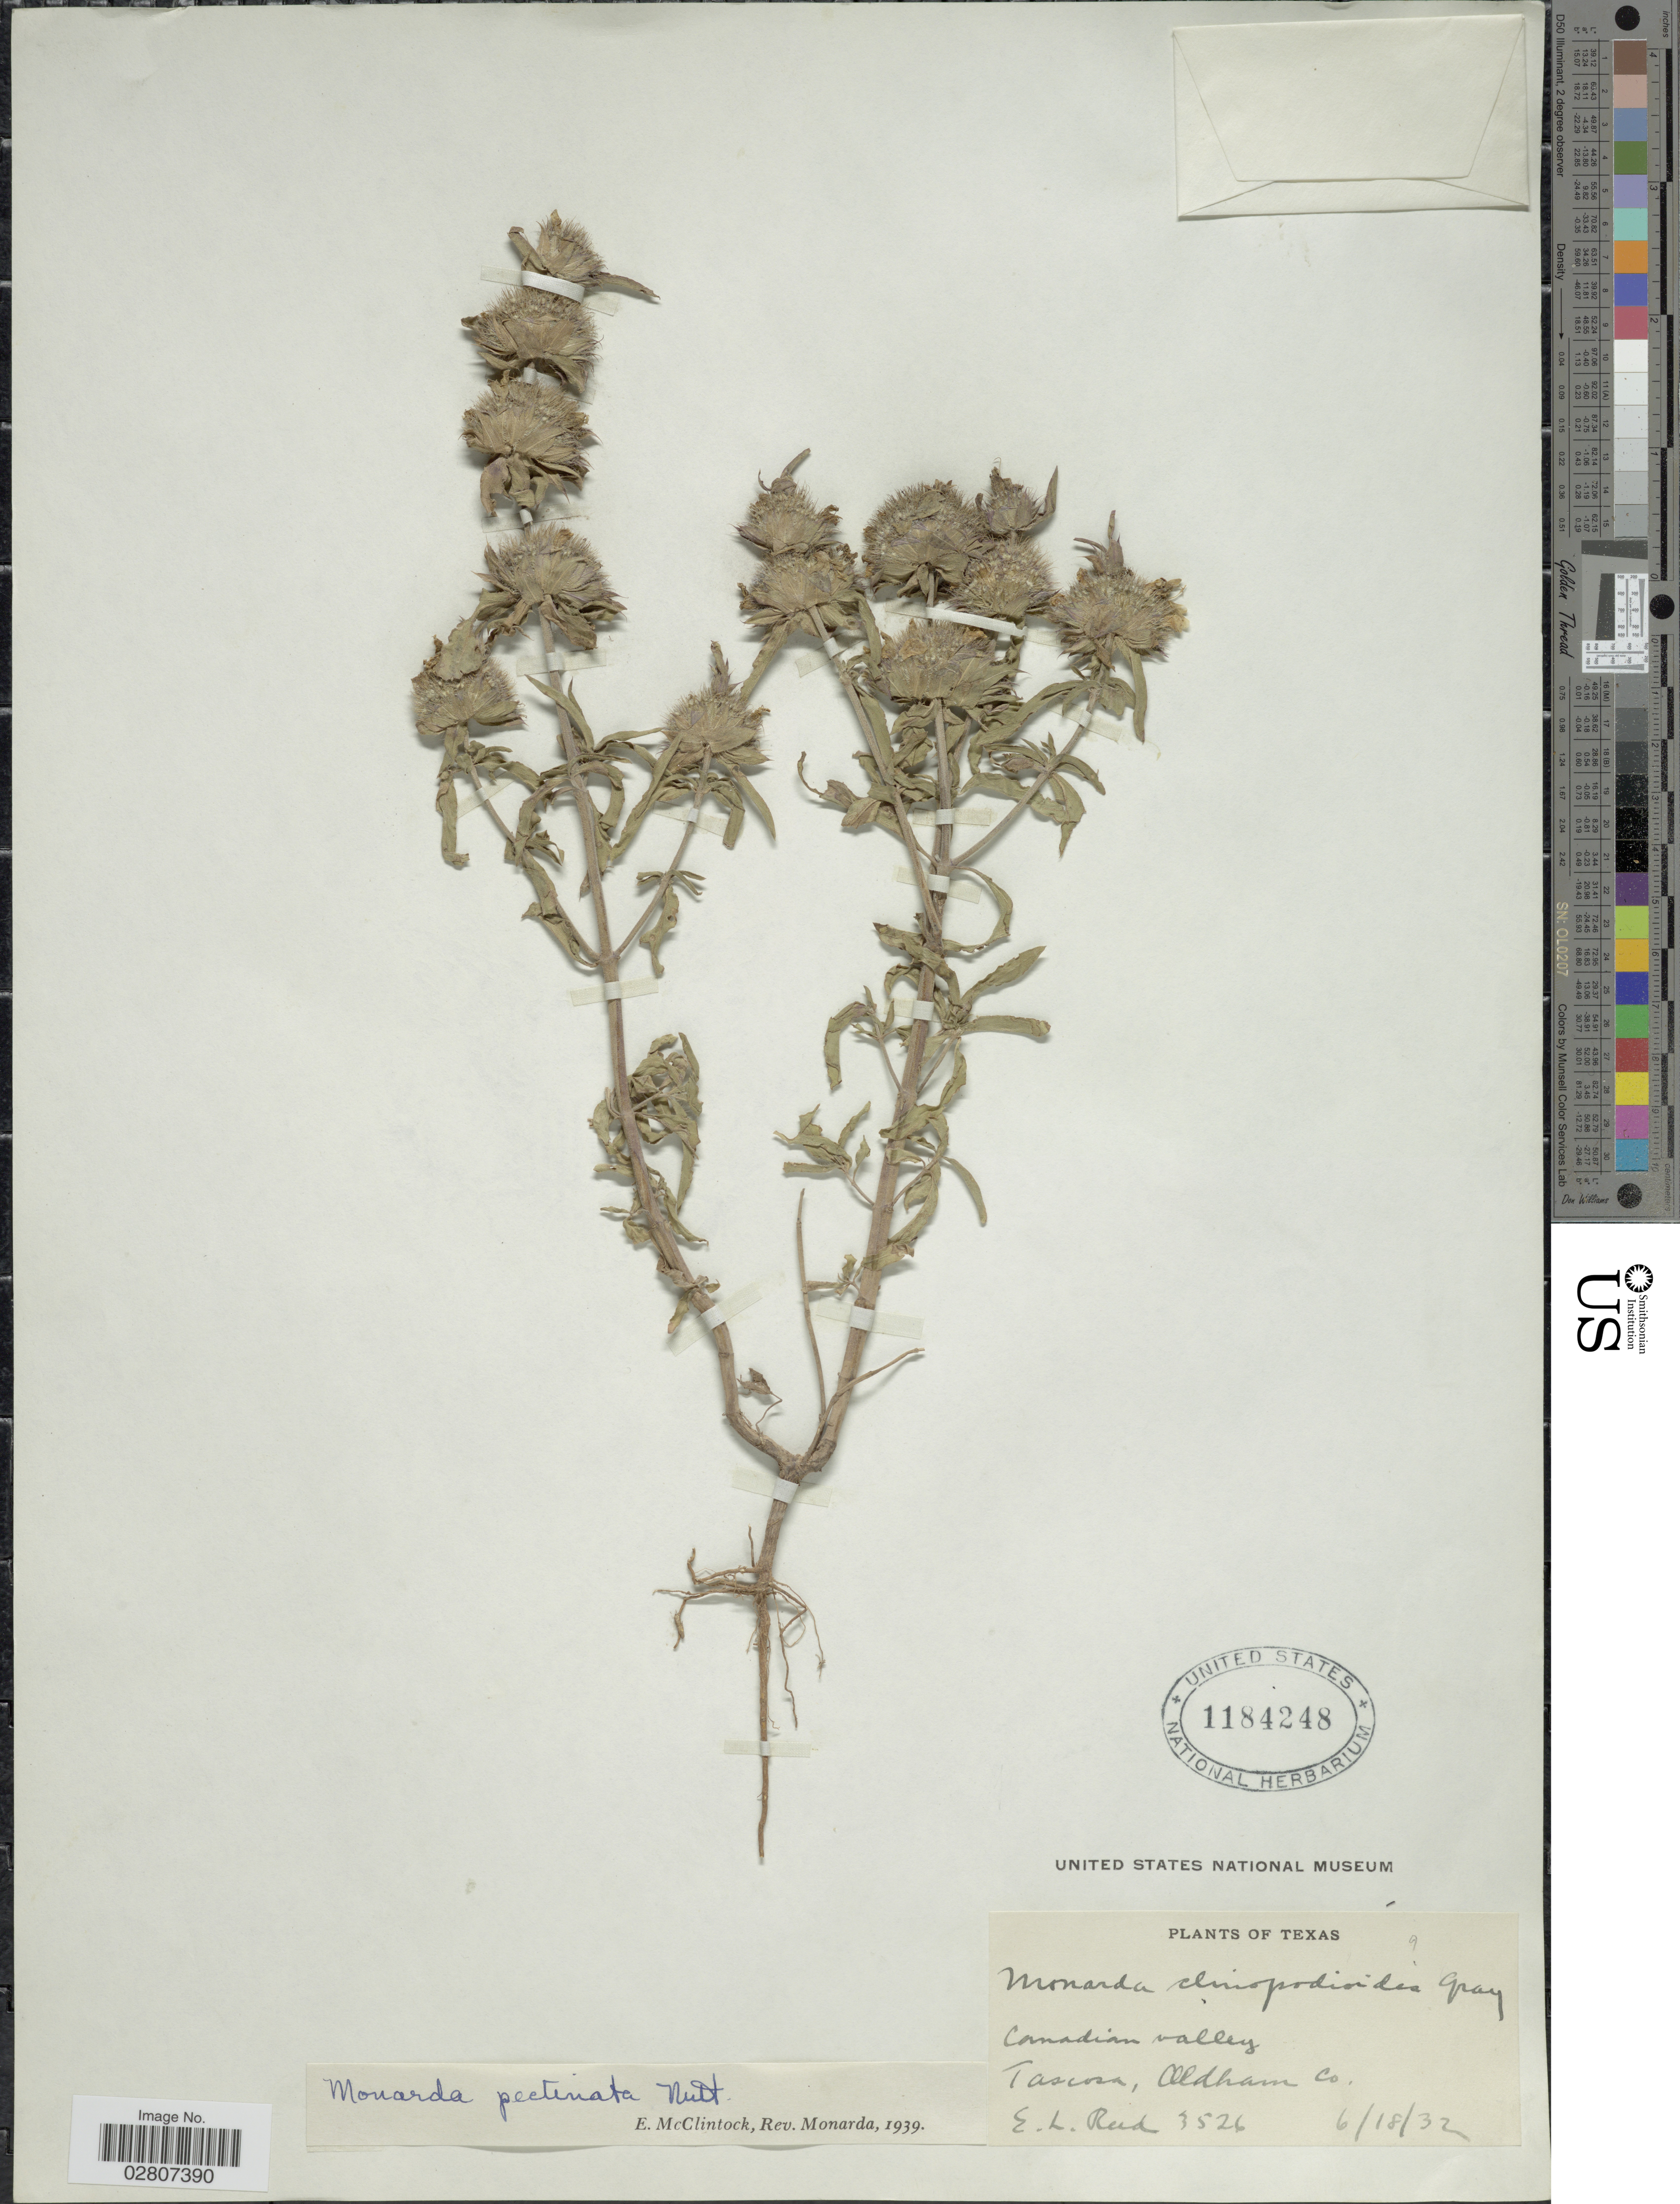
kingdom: Plantae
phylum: Tracheophyta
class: Magnoliopsida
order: Lamiales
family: Lamiaceae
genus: Monarda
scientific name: Monarda pectinata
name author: Nutt.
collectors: E. Reed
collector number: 3526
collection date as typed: Transcribed d/m/y: 18/6/32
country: United States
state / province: Texas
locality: Canadian valley. Tascosa, Oldham Co.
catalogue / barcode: US 1184248